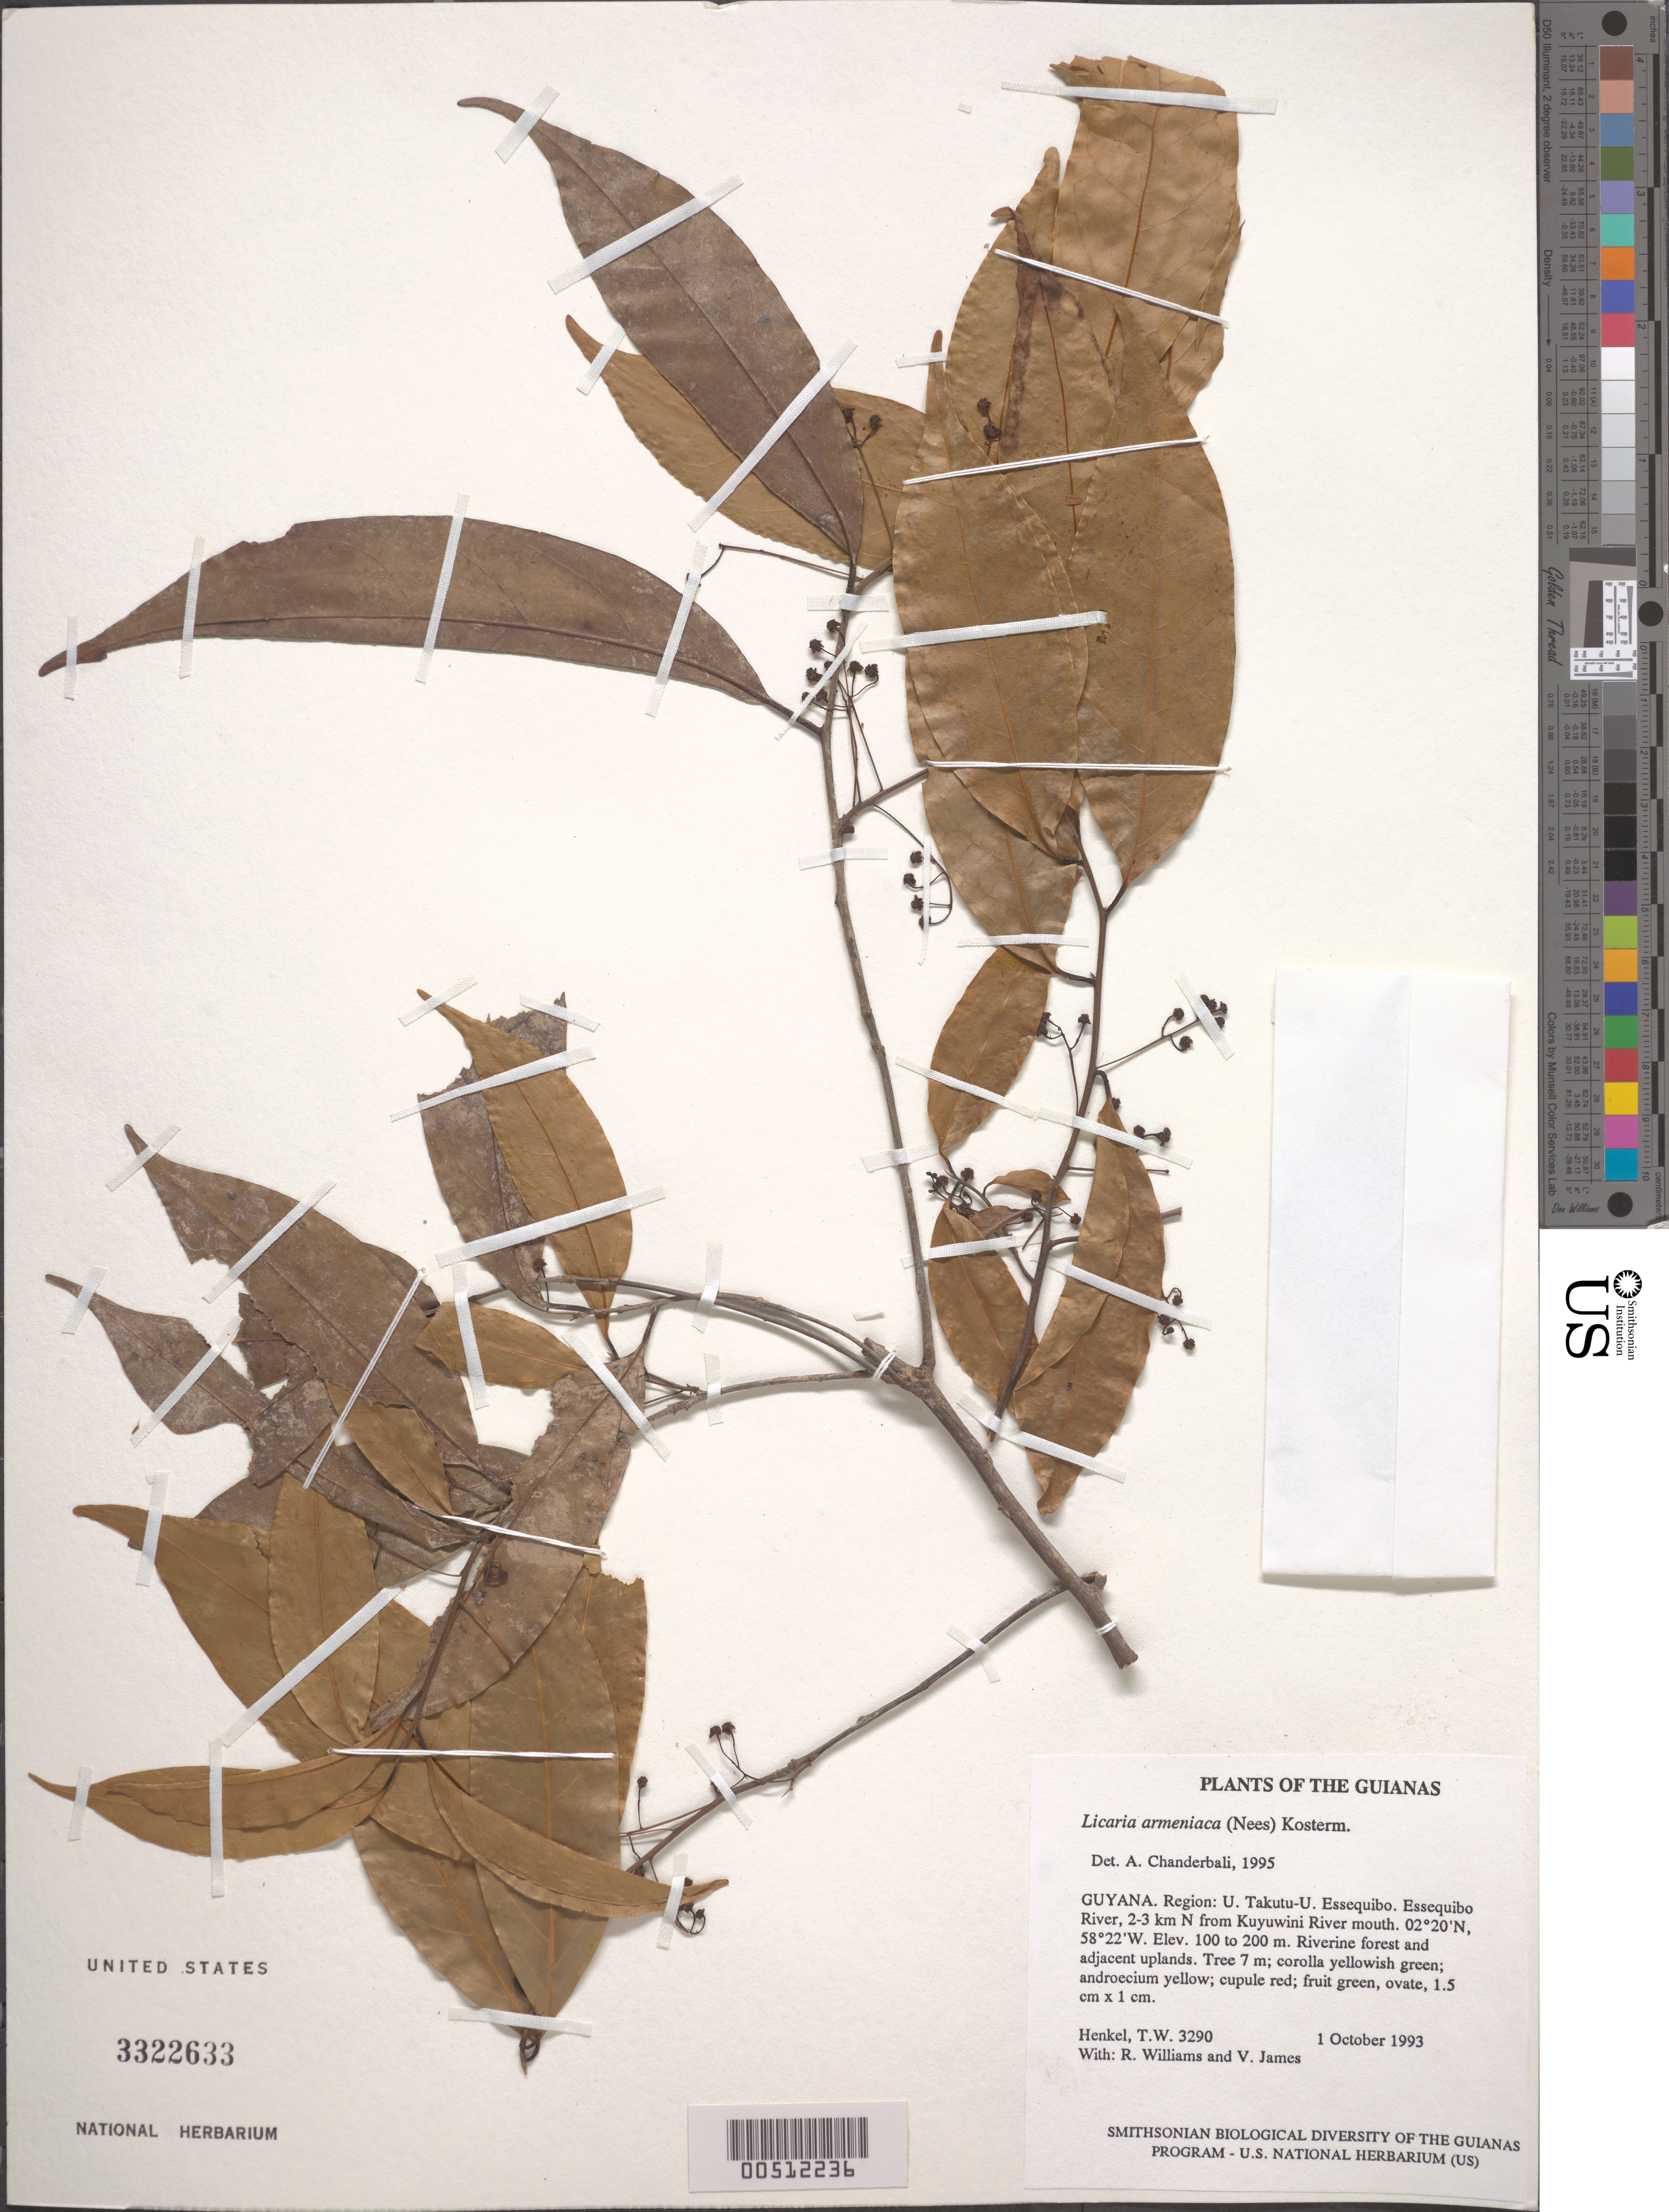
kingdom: Plantae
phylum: Tracheophyta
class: Magnoliopsida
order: Laurales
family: Lauraceae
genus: Licaria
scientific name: Licaria armeniaca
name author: (Nees) Kosterm.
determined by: Chanderbali, Andre Shashi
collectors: T. Henkel, R. Williams & V. James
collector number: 3290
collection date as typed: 1 October 1993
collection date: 1993-10-01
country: Guyana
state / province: U. Takutu-U. Essequibo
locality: Essequibo River, 2-3 km N from Kuyuwini River mouth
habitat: Riverine forest and adjacent uplands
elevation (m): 100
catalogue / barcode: US 3322633